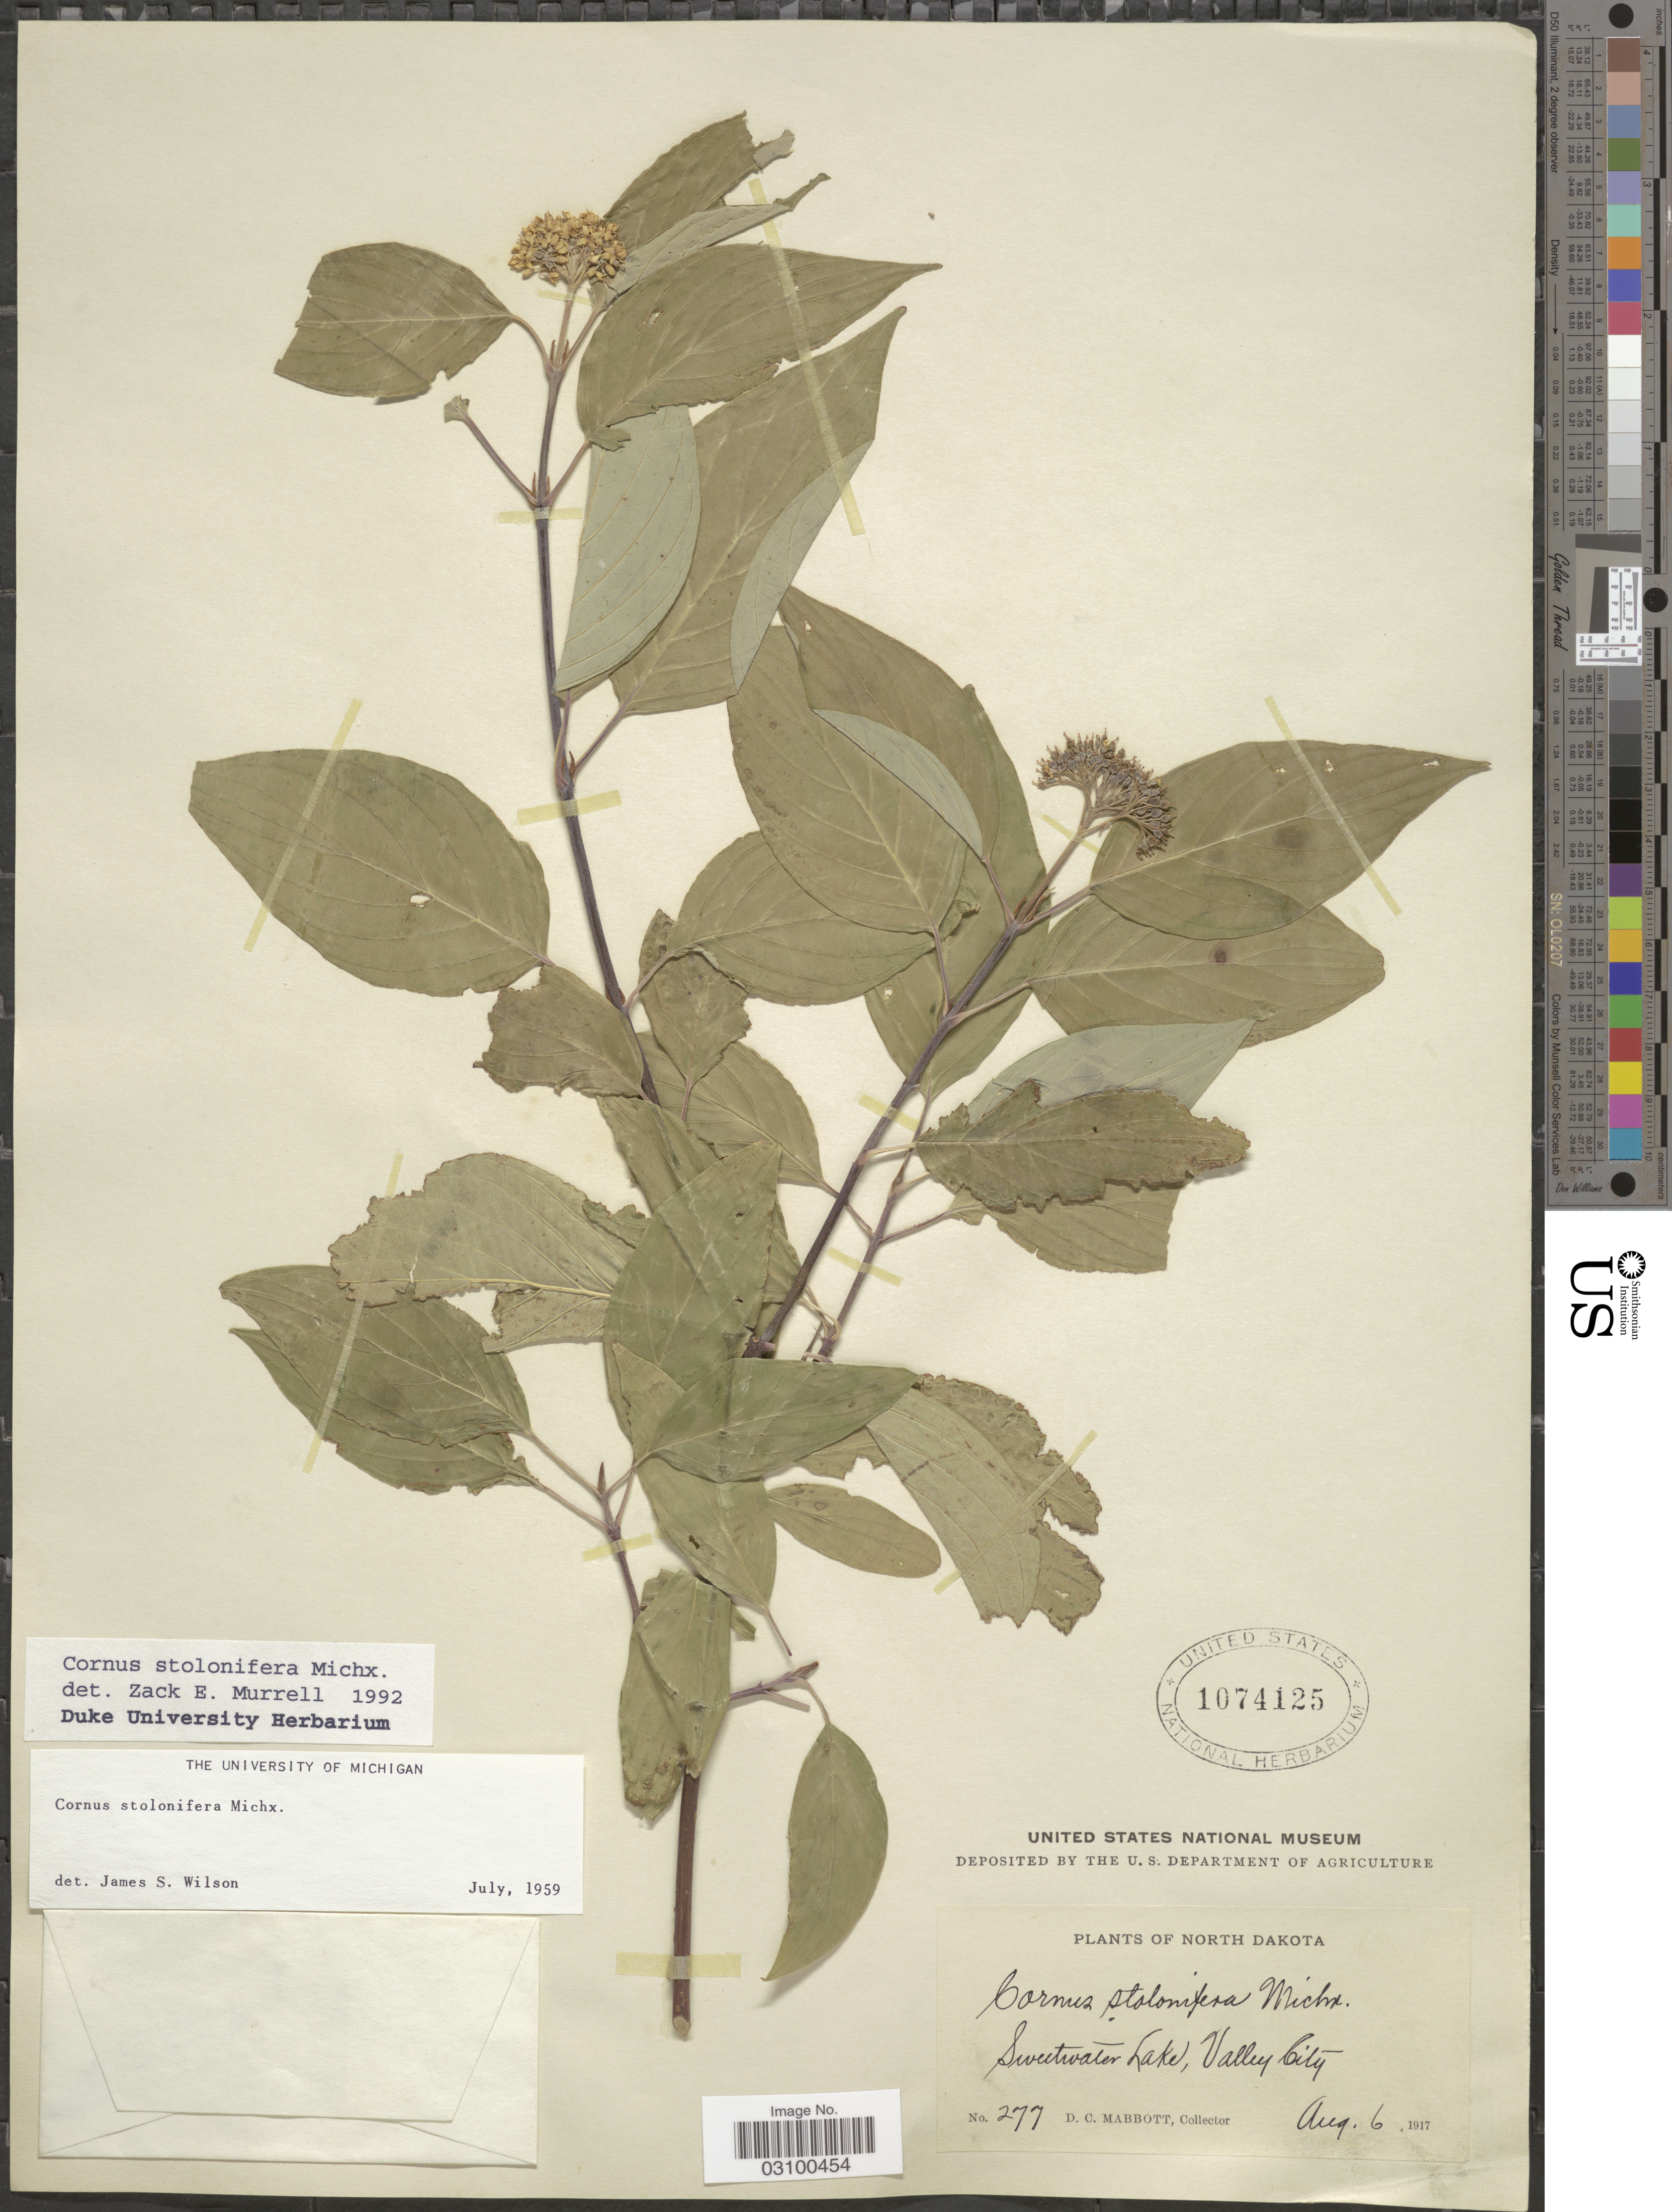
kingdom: Plantae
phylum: Tracheophyta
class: Magnoliopsida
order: Cornales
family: Cornaceae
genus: Cornus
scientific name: Cornus sericea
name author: L.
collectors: D. Mabbott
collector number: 277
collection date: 1917-08-06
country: United States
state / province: North Dakota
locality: Sweetwater Lake, Valley City.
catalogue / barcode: US 1074125